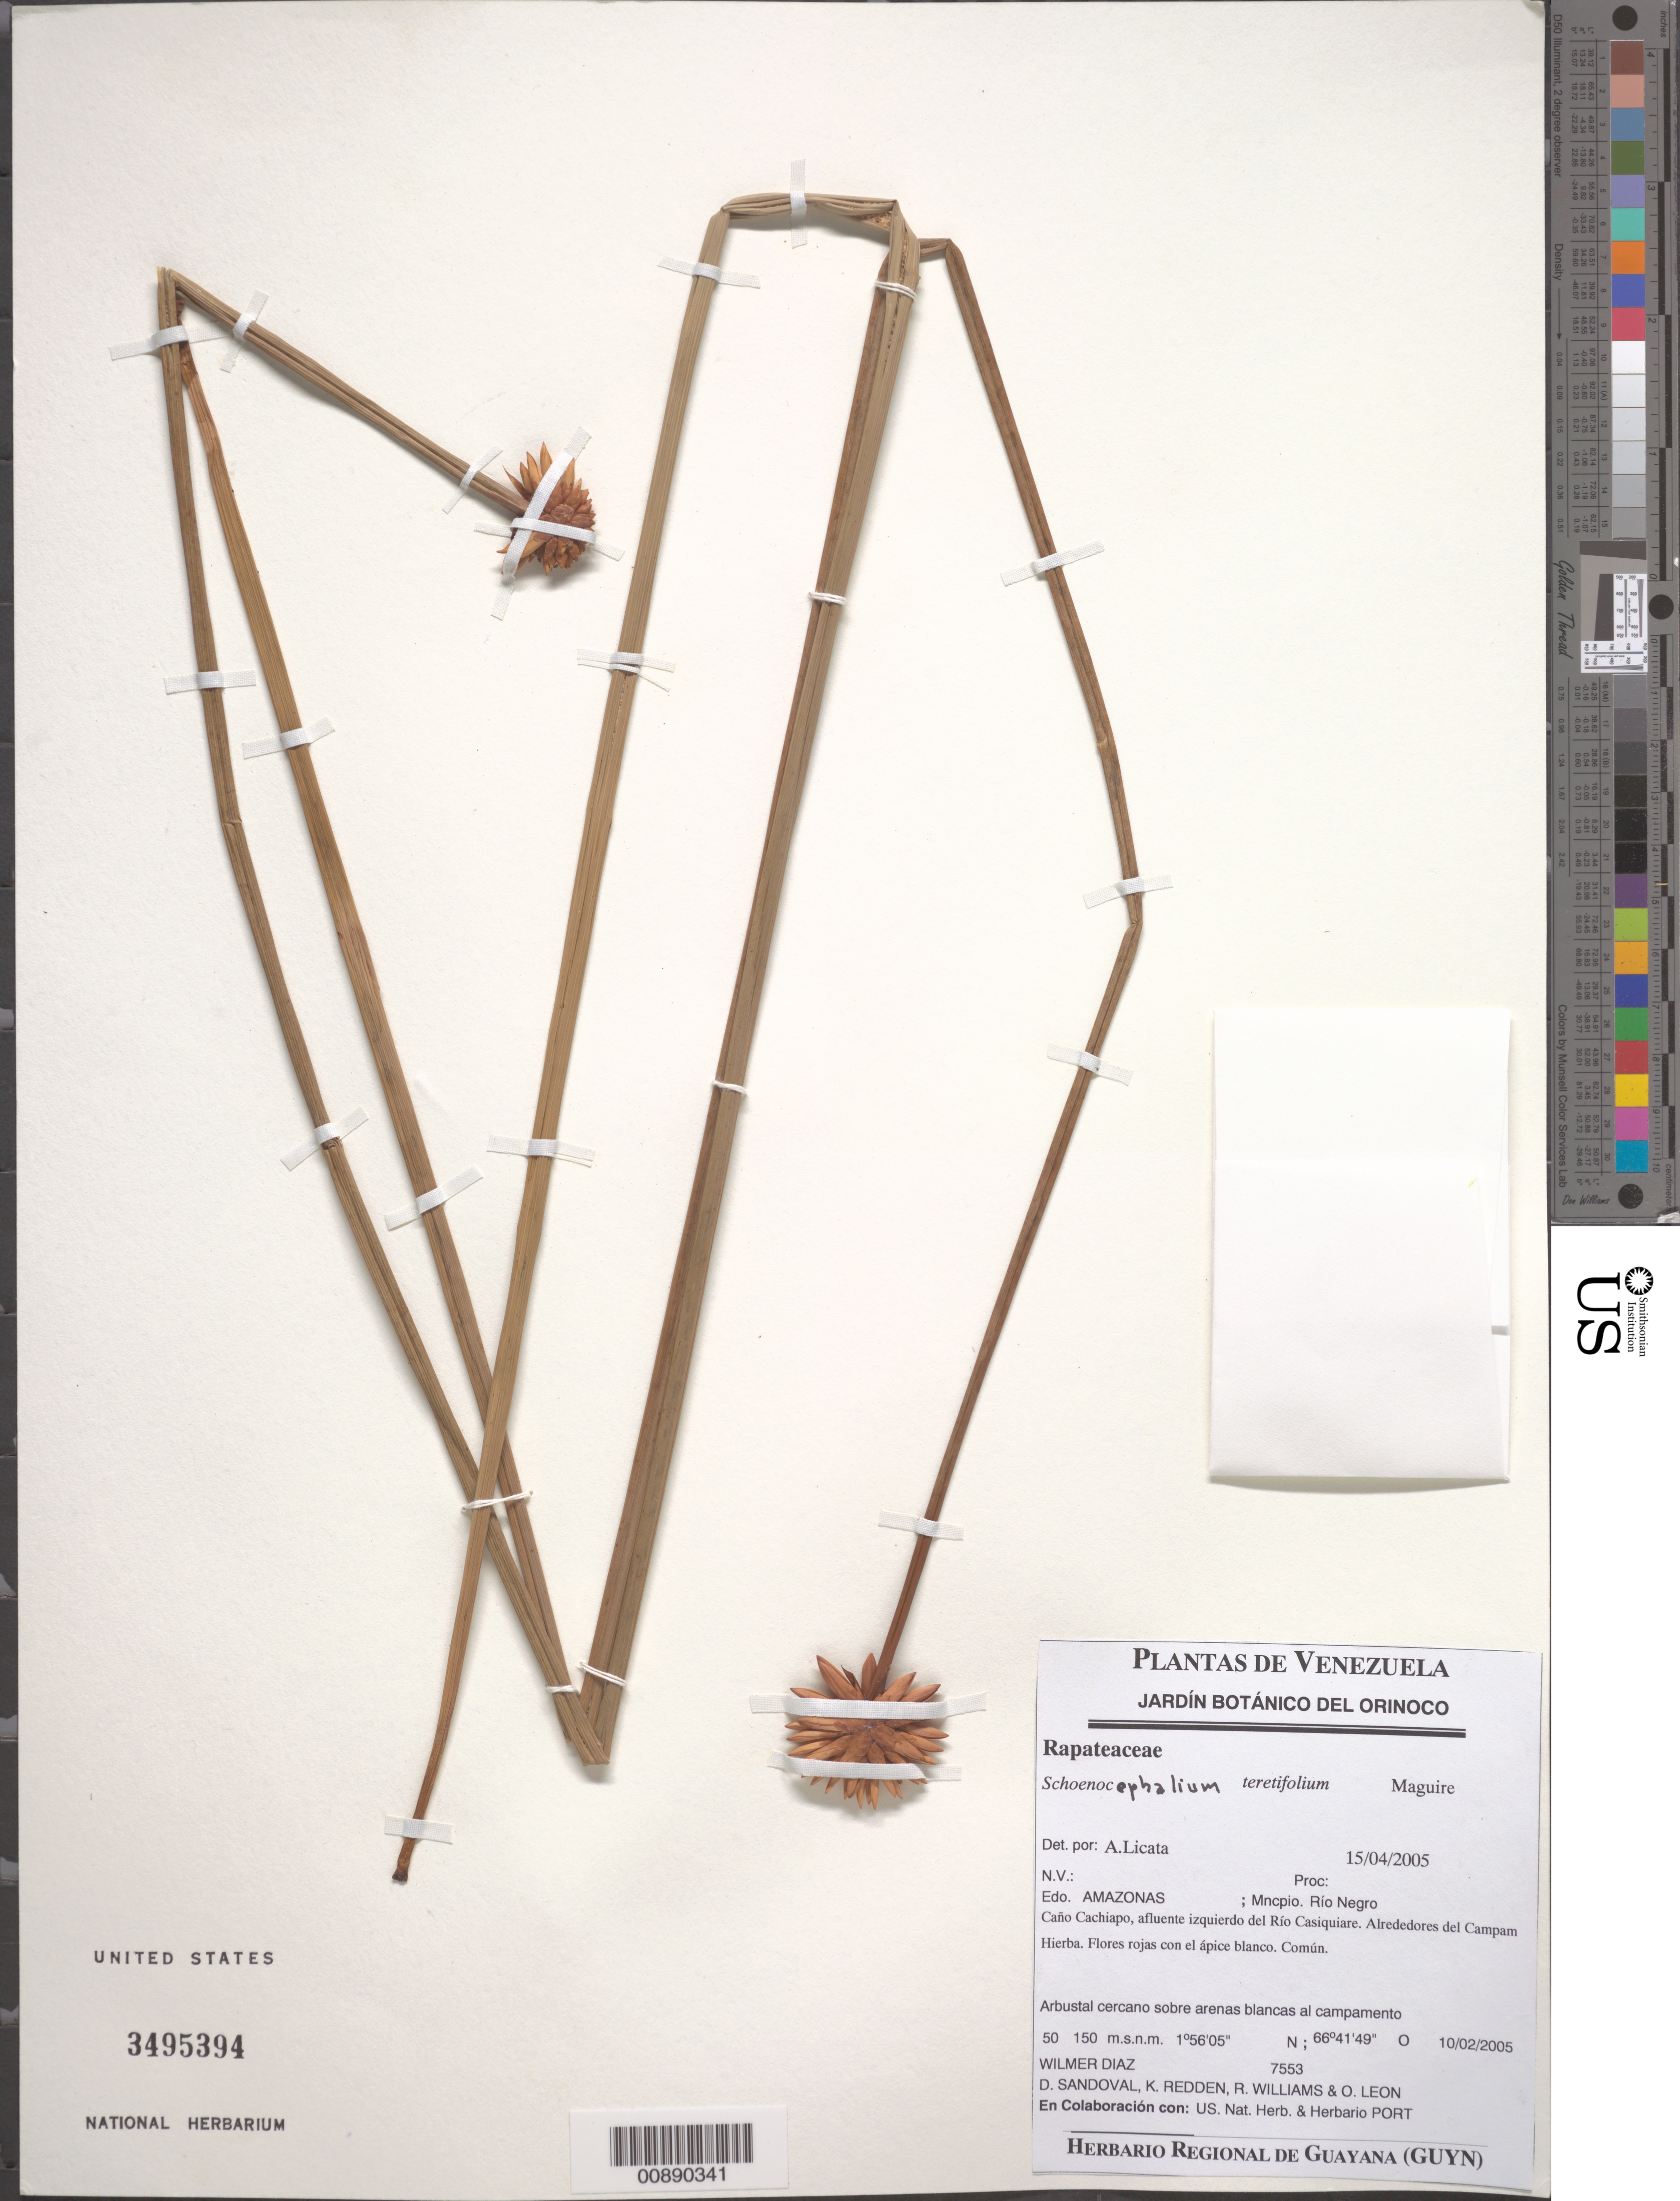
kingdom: Plantae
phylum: Tracheophyta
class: Liliopsida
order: Poales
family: Rapateaceae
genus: Schoenocephalium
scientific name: Schoenocephalium teretifolium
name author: Maguire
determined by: Licata, A., (PORT), Univ. Nac. Exp. de los Llanos Ezequiel Zamora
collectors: W. Díaz P., D. Sandoval, K. M. Redden, R. Williams & O. León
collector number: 7553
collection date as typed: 10-Feb-05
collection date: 2005-02-10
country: Venezuela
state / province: Amazonas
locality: Mun. Río Negro, Caño Cachiapo, afluente del Río Casiquaire, alrededores del Campamento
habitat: Arbustal cercano sobre arenas blancas el campamento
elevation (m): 50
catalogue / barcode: US 3495394